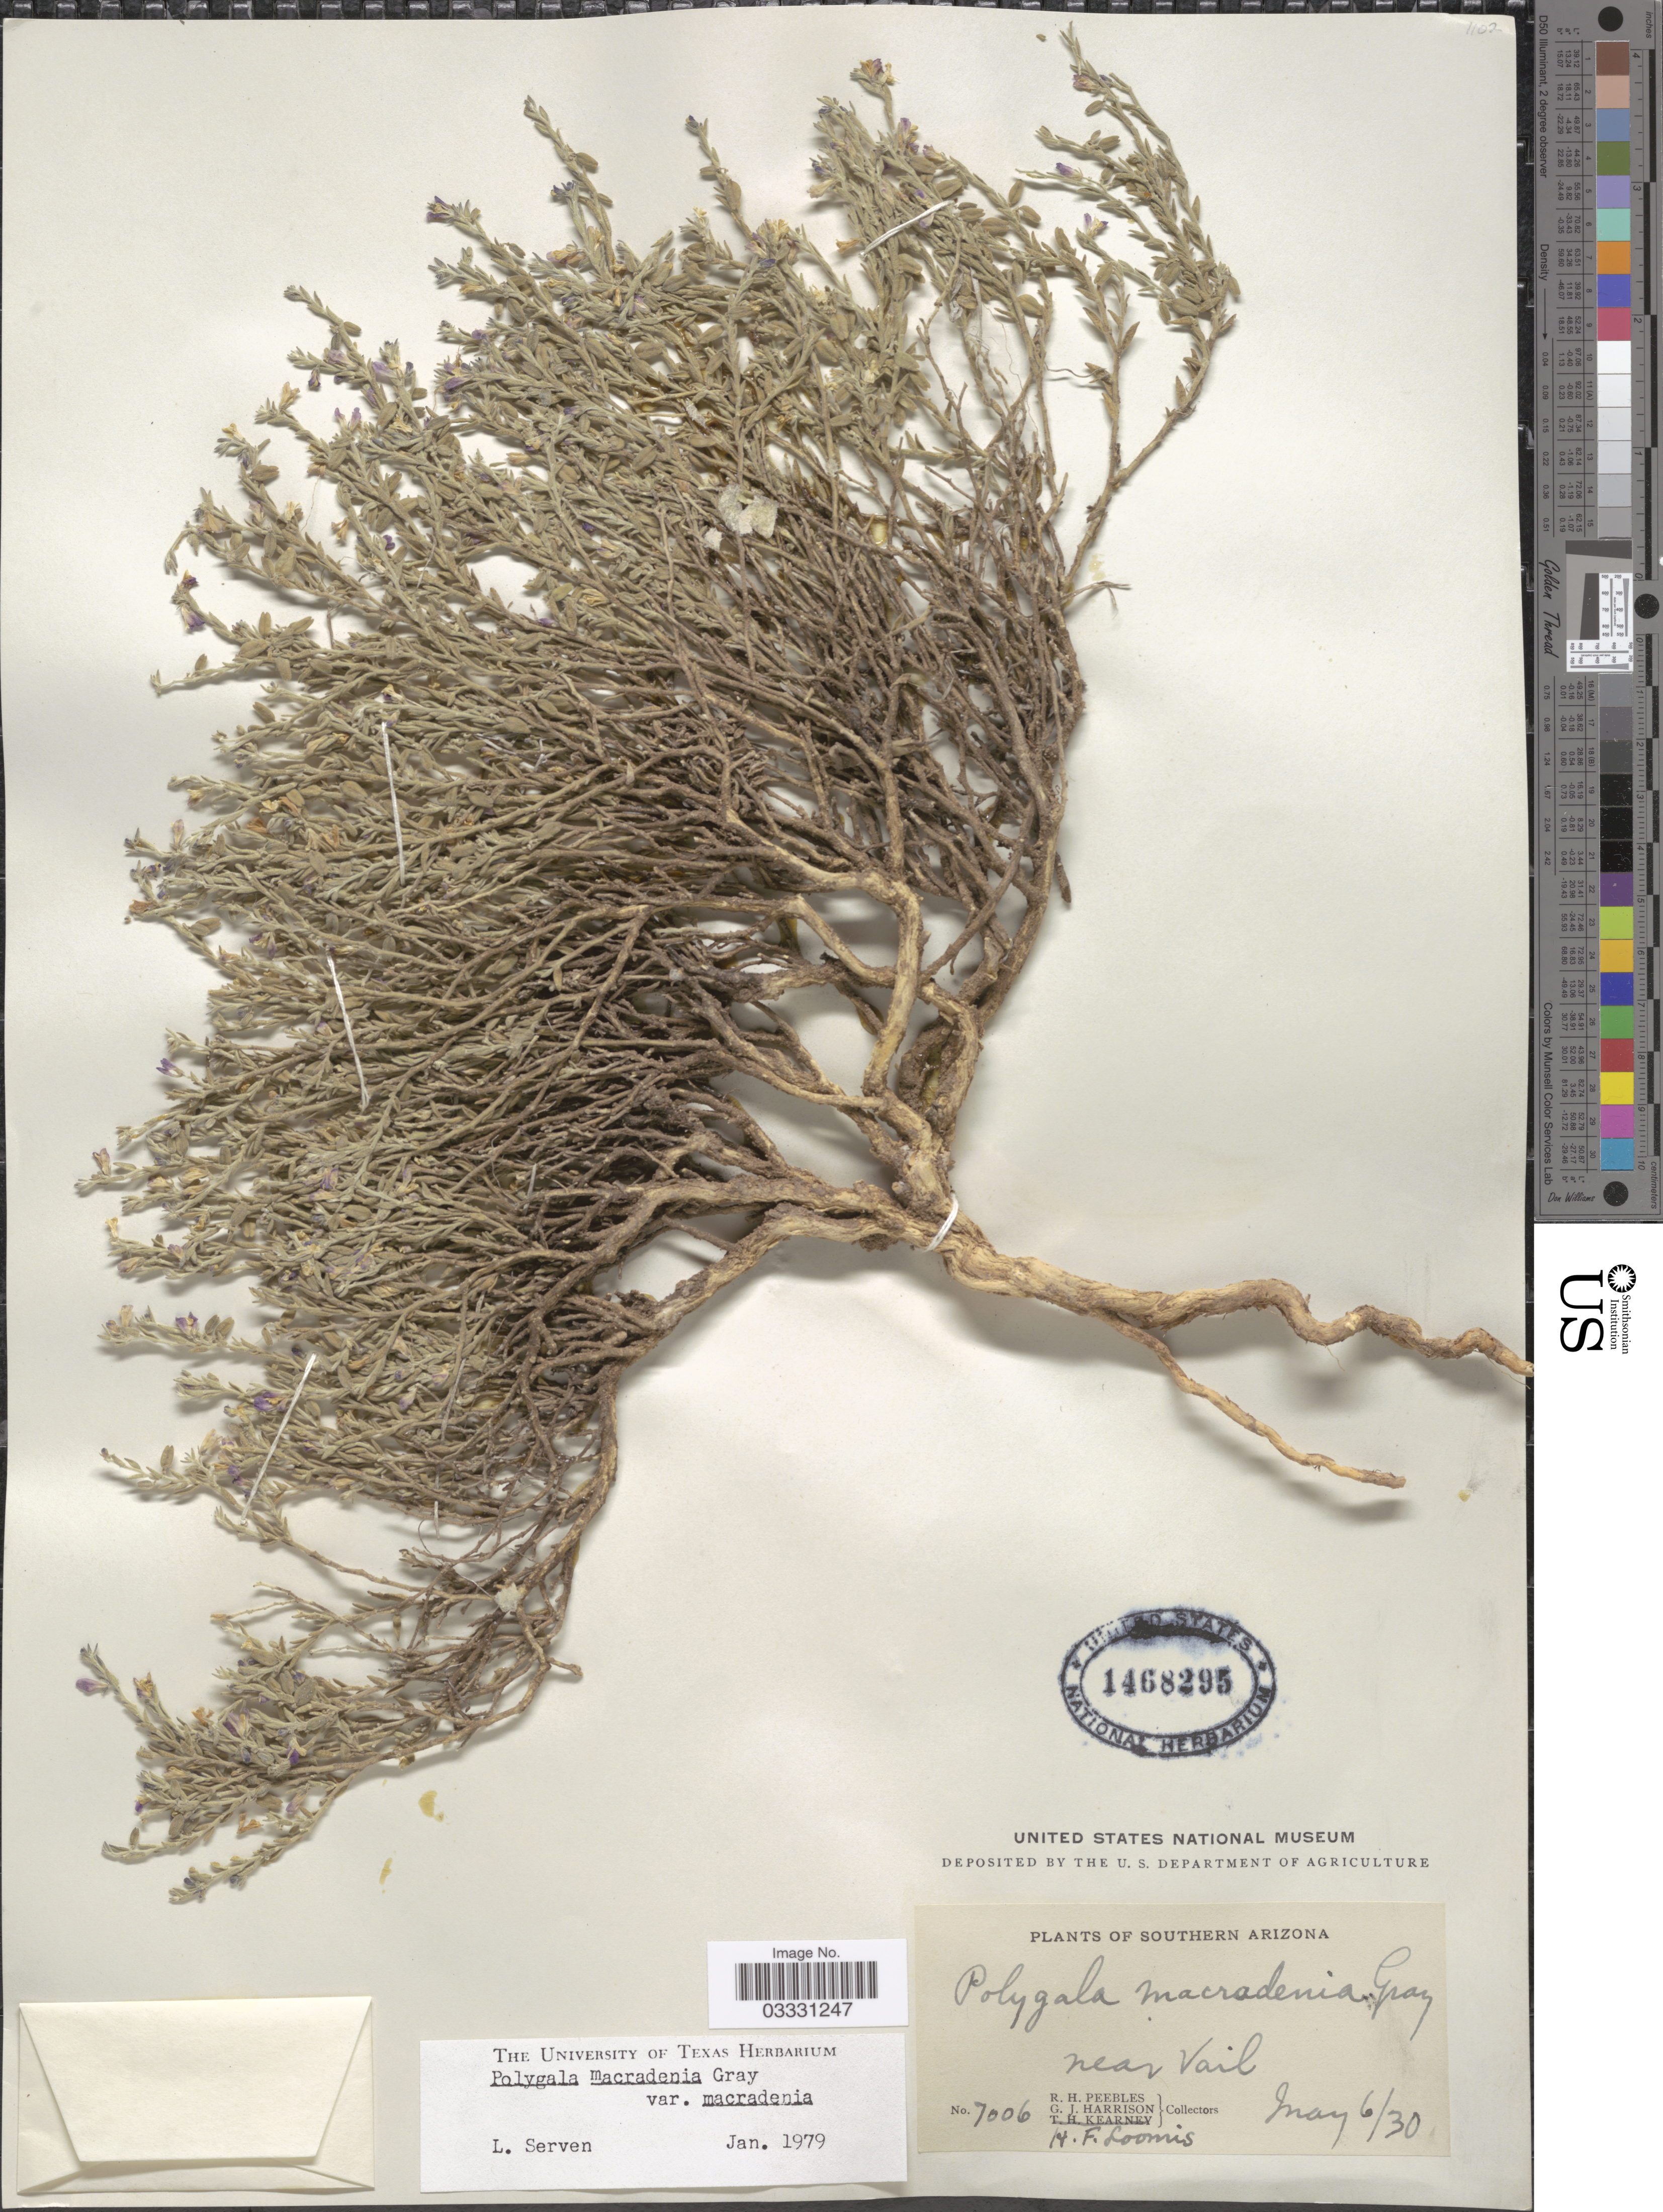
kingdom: Plantae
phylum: Tracheophyta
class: Magnoliopsida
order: Fabales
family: Polygalaceae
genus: Hebecarpa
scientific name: Hebecarpa macradenia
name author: (A. Gray) J.R. Abbott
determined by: Strong, Mark T., (BOT), Smithsonian Institution - National Museum of Natural History (UNITED STATES)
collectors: R. H. Peebles, G. J. Harrison & H. F. Loomis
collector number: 7006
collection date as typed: Transcribed d/m/y: 6/5/30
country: United States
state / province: Arizona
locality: Southern Arizona. Near Vail.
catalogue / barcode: US 1468295